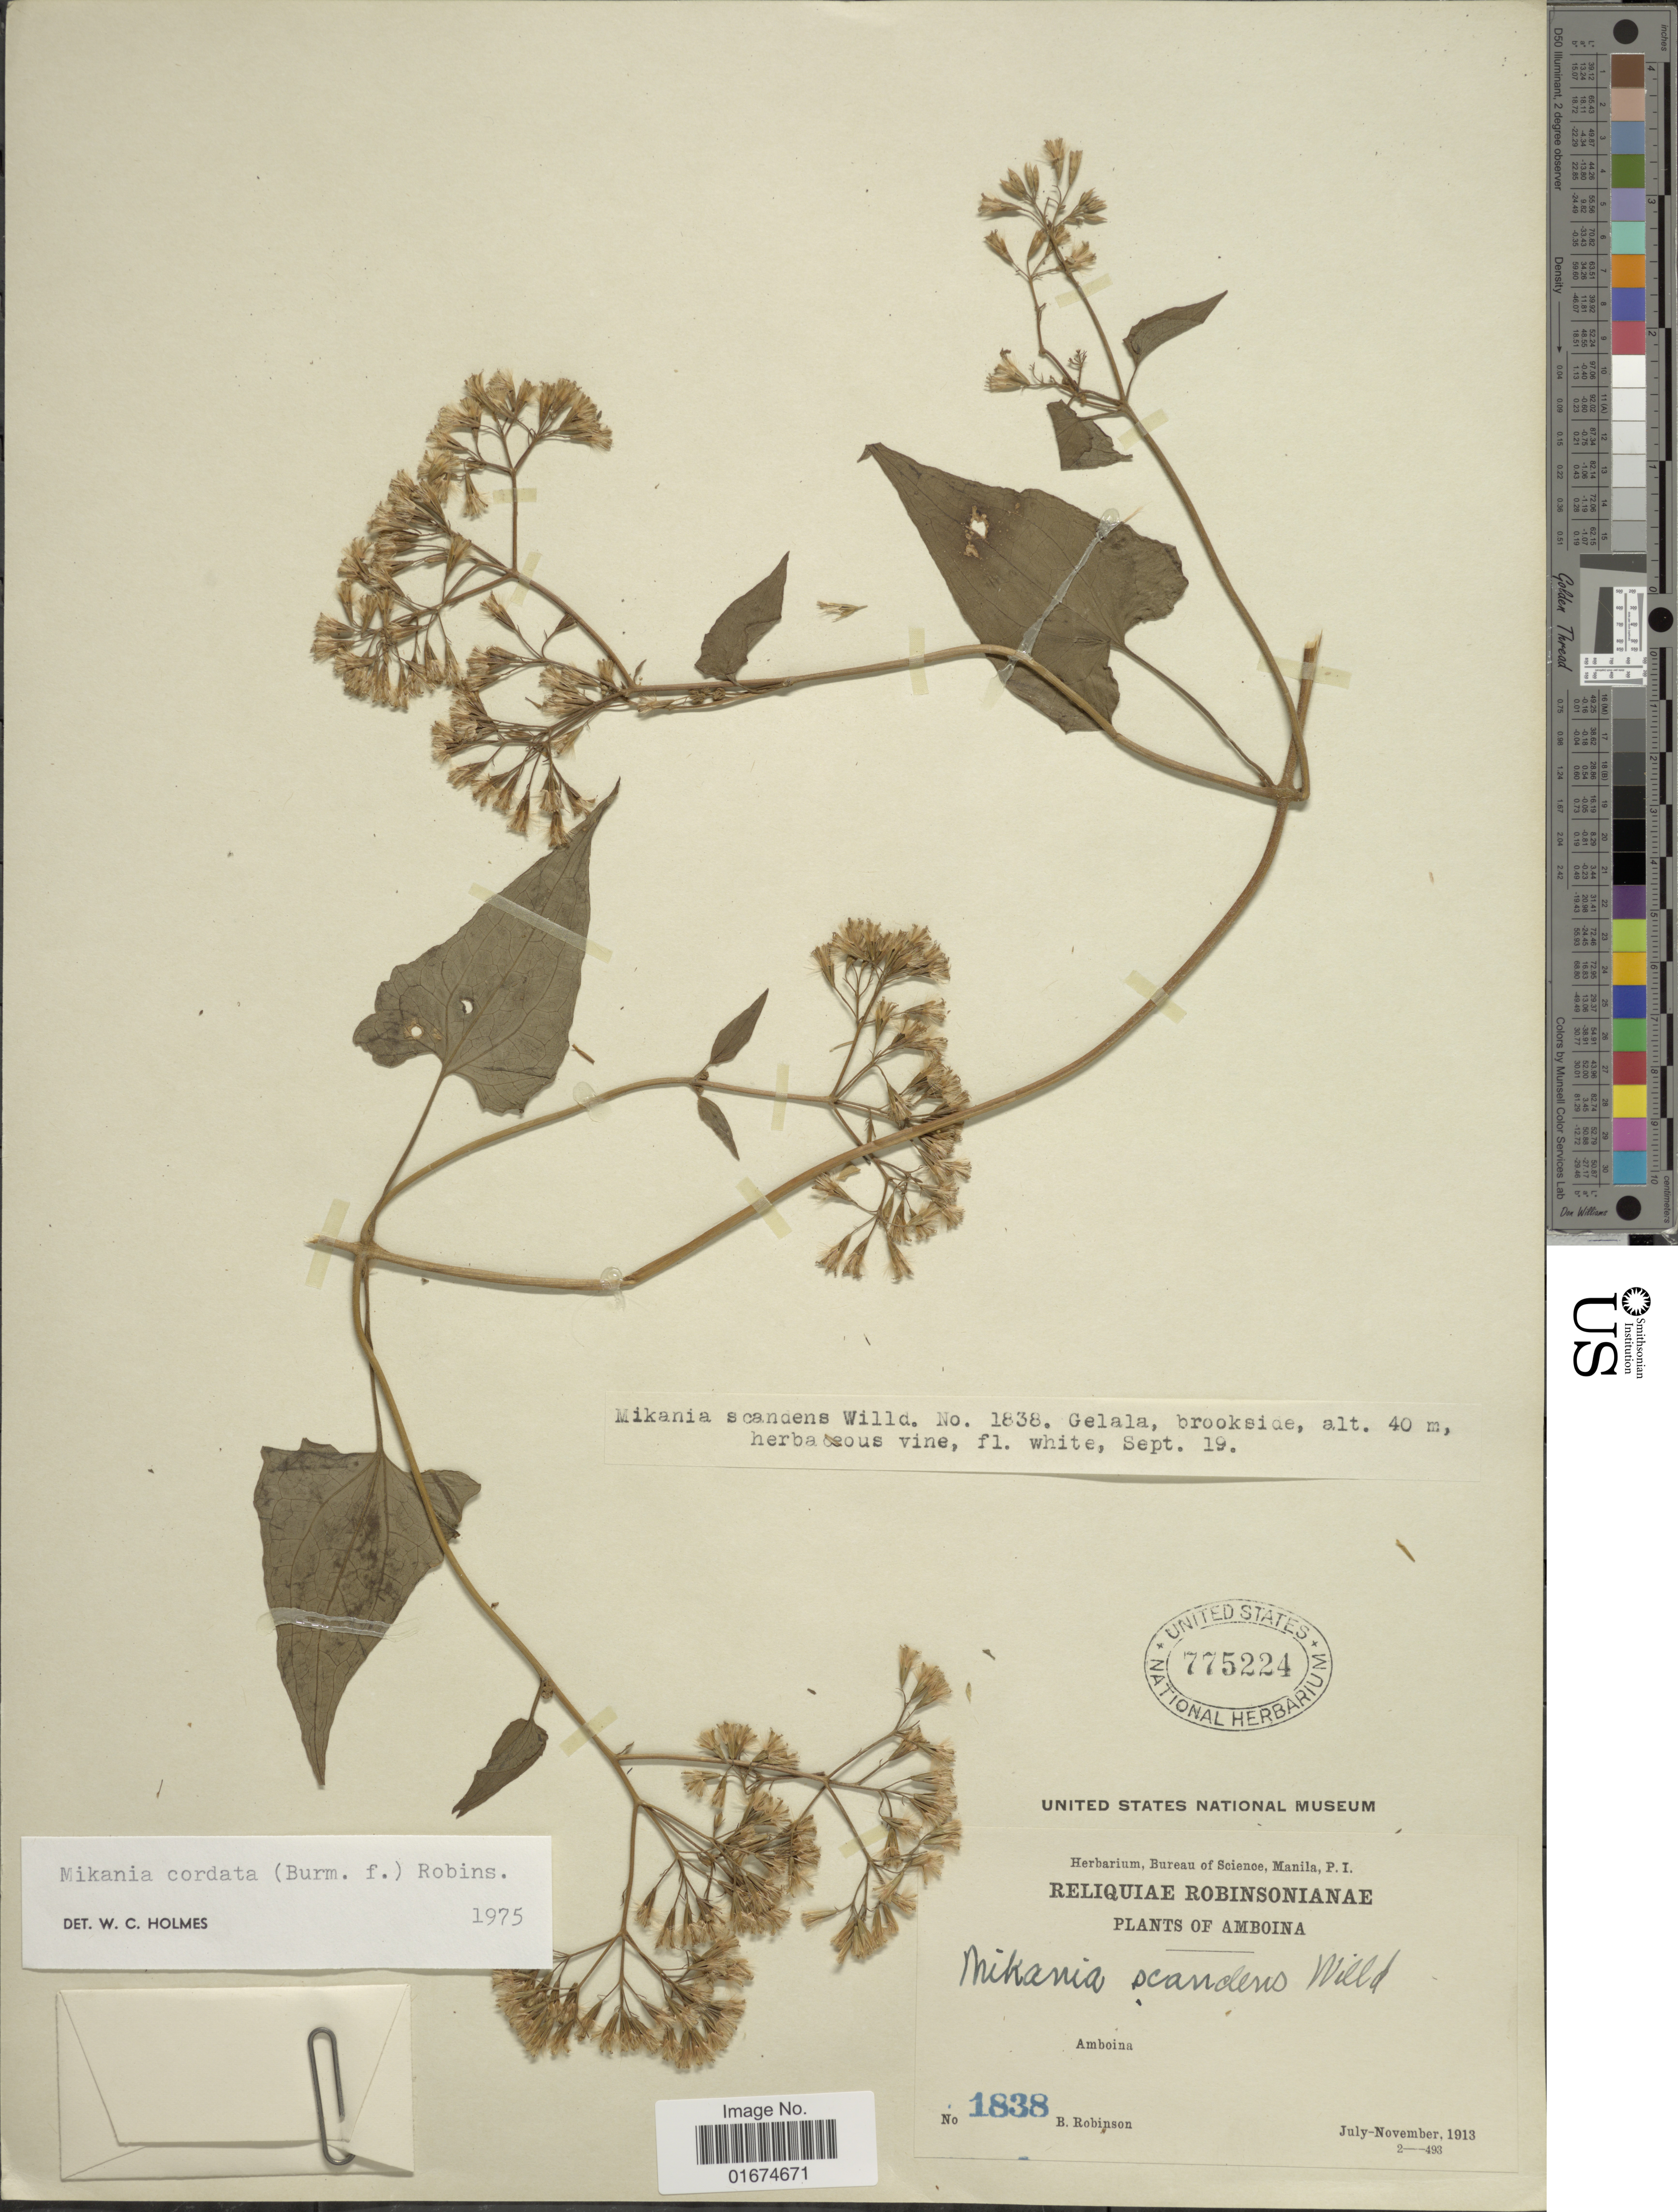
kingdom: Plantae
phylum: Tracheophyta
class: Magnoliopsida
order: Asterales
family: Asteraceae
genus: Mikania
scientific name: Mikania cordata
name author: (Burm. f.) B.L. Rob.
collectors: B. Robinson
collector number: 1838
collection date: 1913-07/1913-11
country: Indonesia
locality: Amboina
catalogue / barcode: US 775224